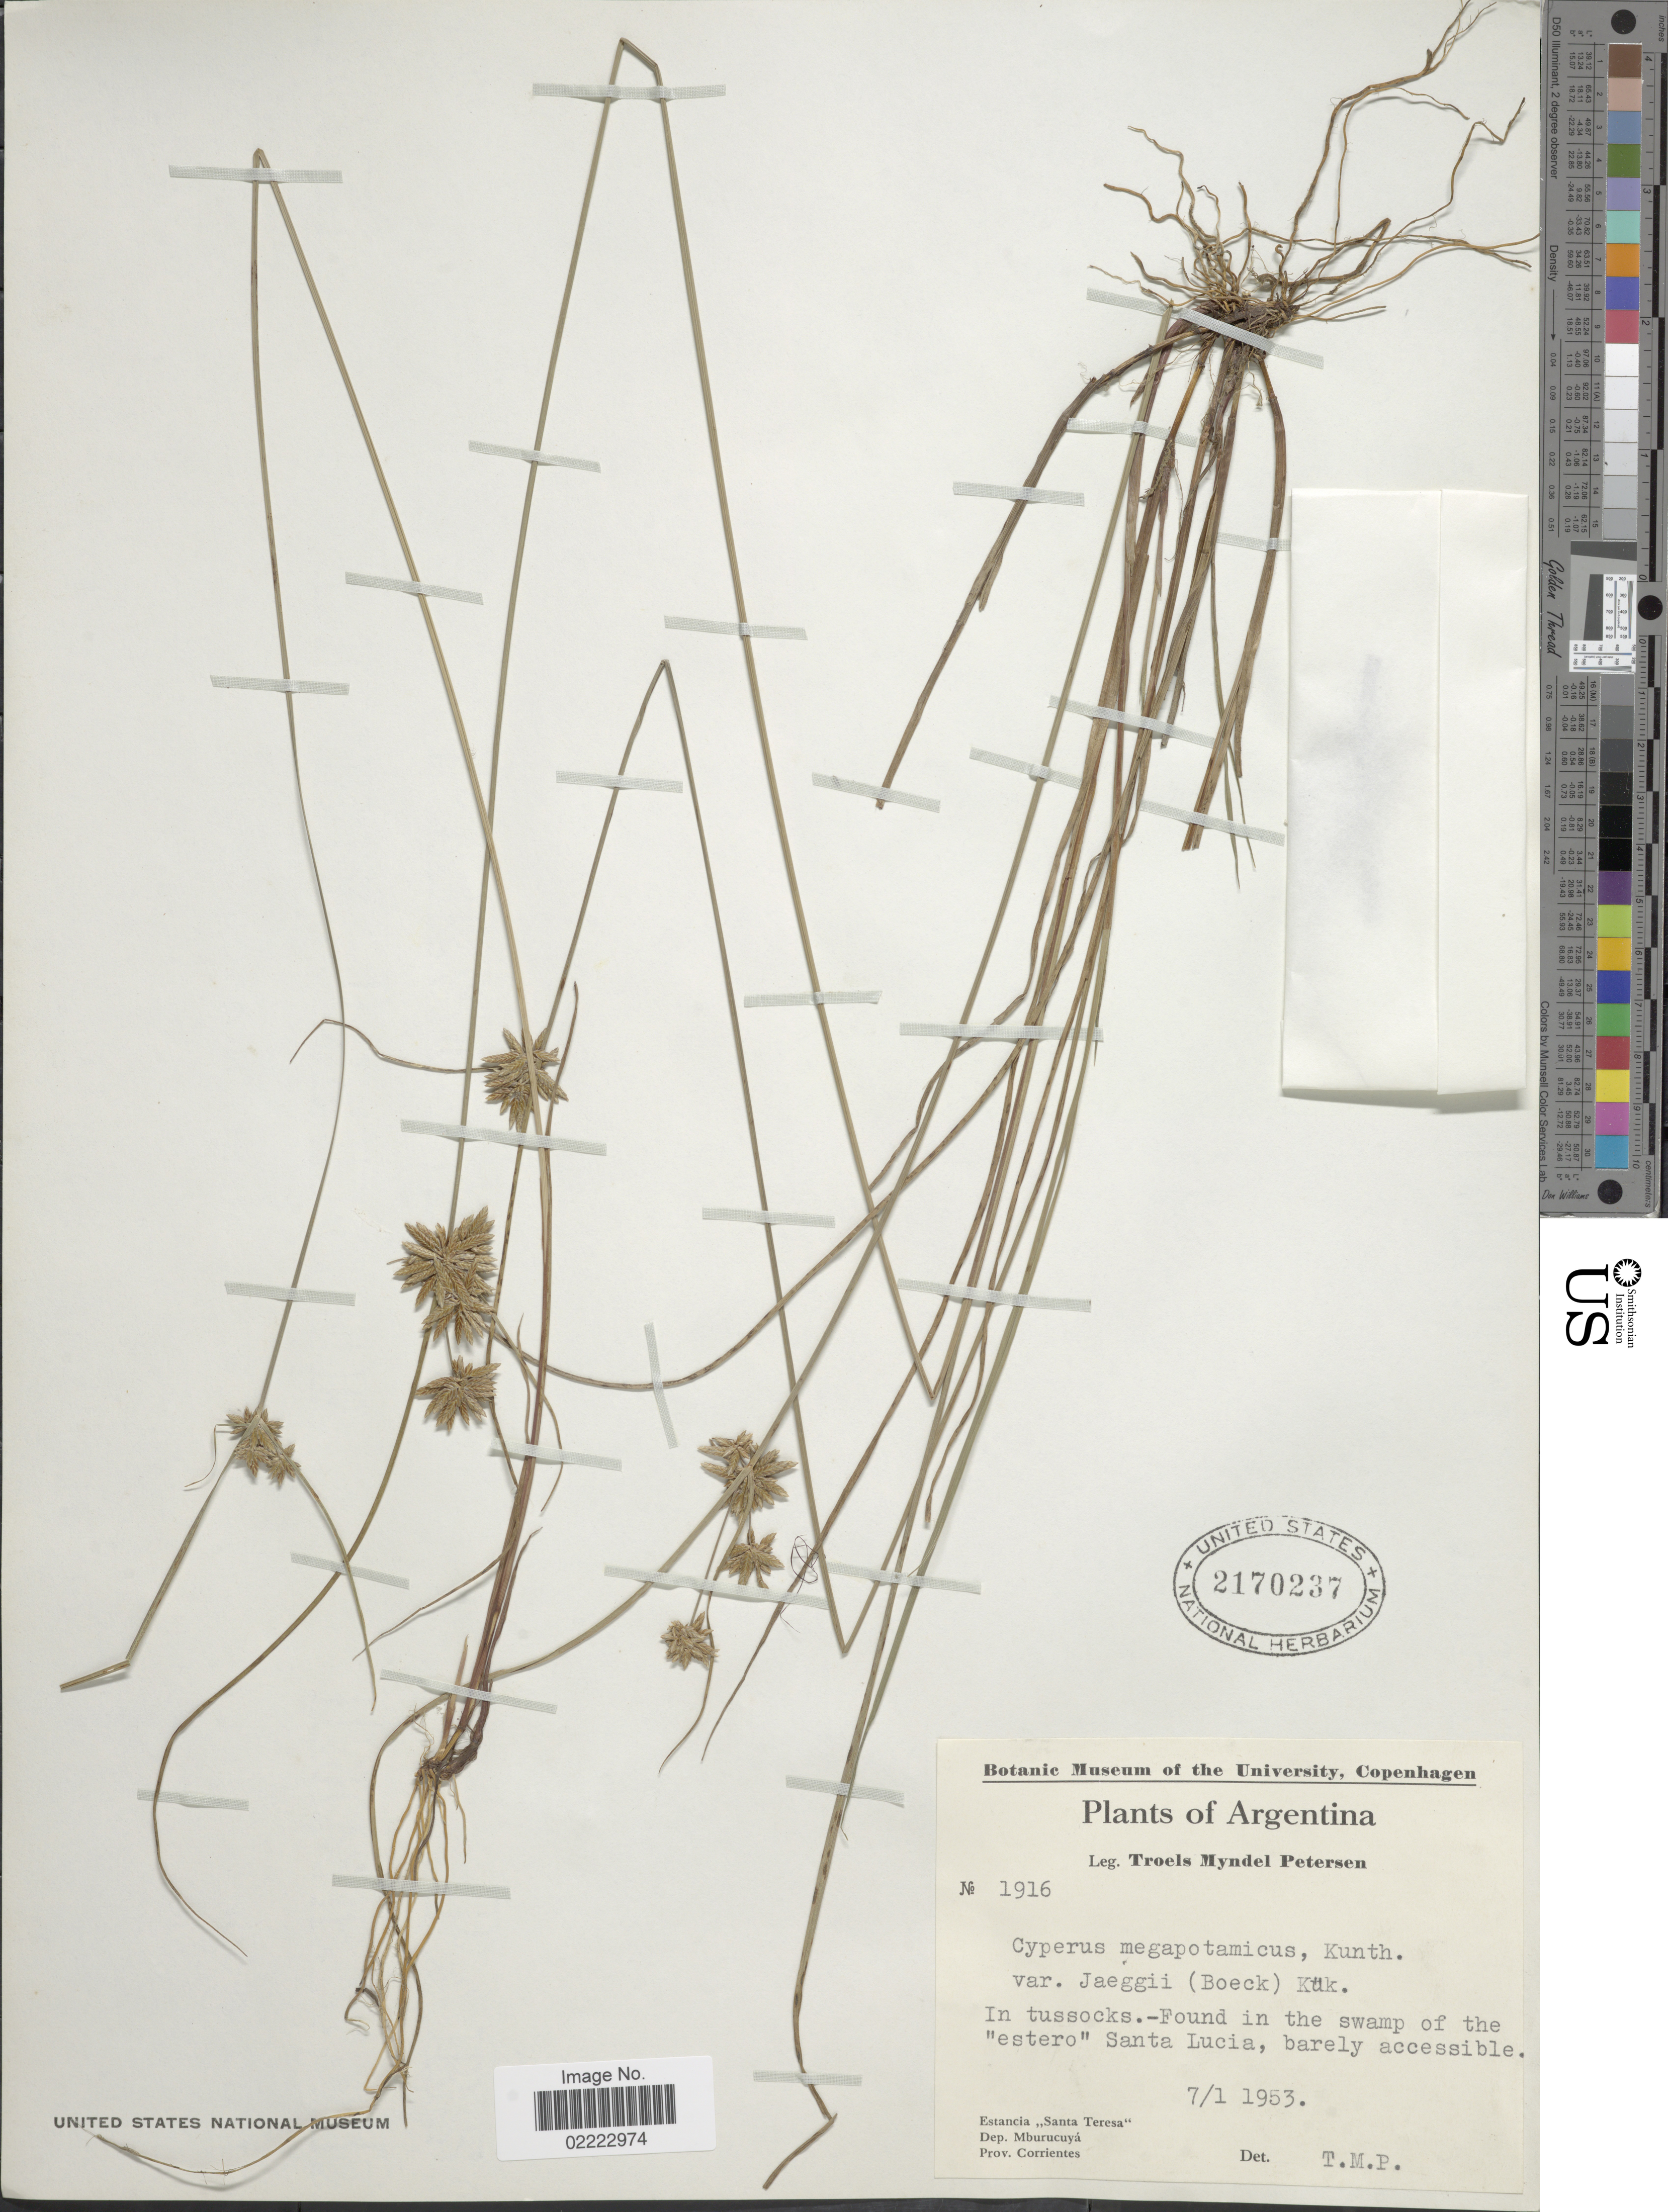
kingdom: Plantae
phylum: Tracheophyta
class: Liliopsida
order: Poales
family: Cyperaceae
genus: Cyperus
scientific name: Cyperus megapotamicus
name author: (A. Dietr.) Kunth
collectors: T. Pederson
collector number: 1916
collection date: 1953-01-07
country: Argentina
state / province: Corrientes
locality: Estancia "Santa Teresa". Dep. Mburucuya.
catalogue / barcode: US 2170237